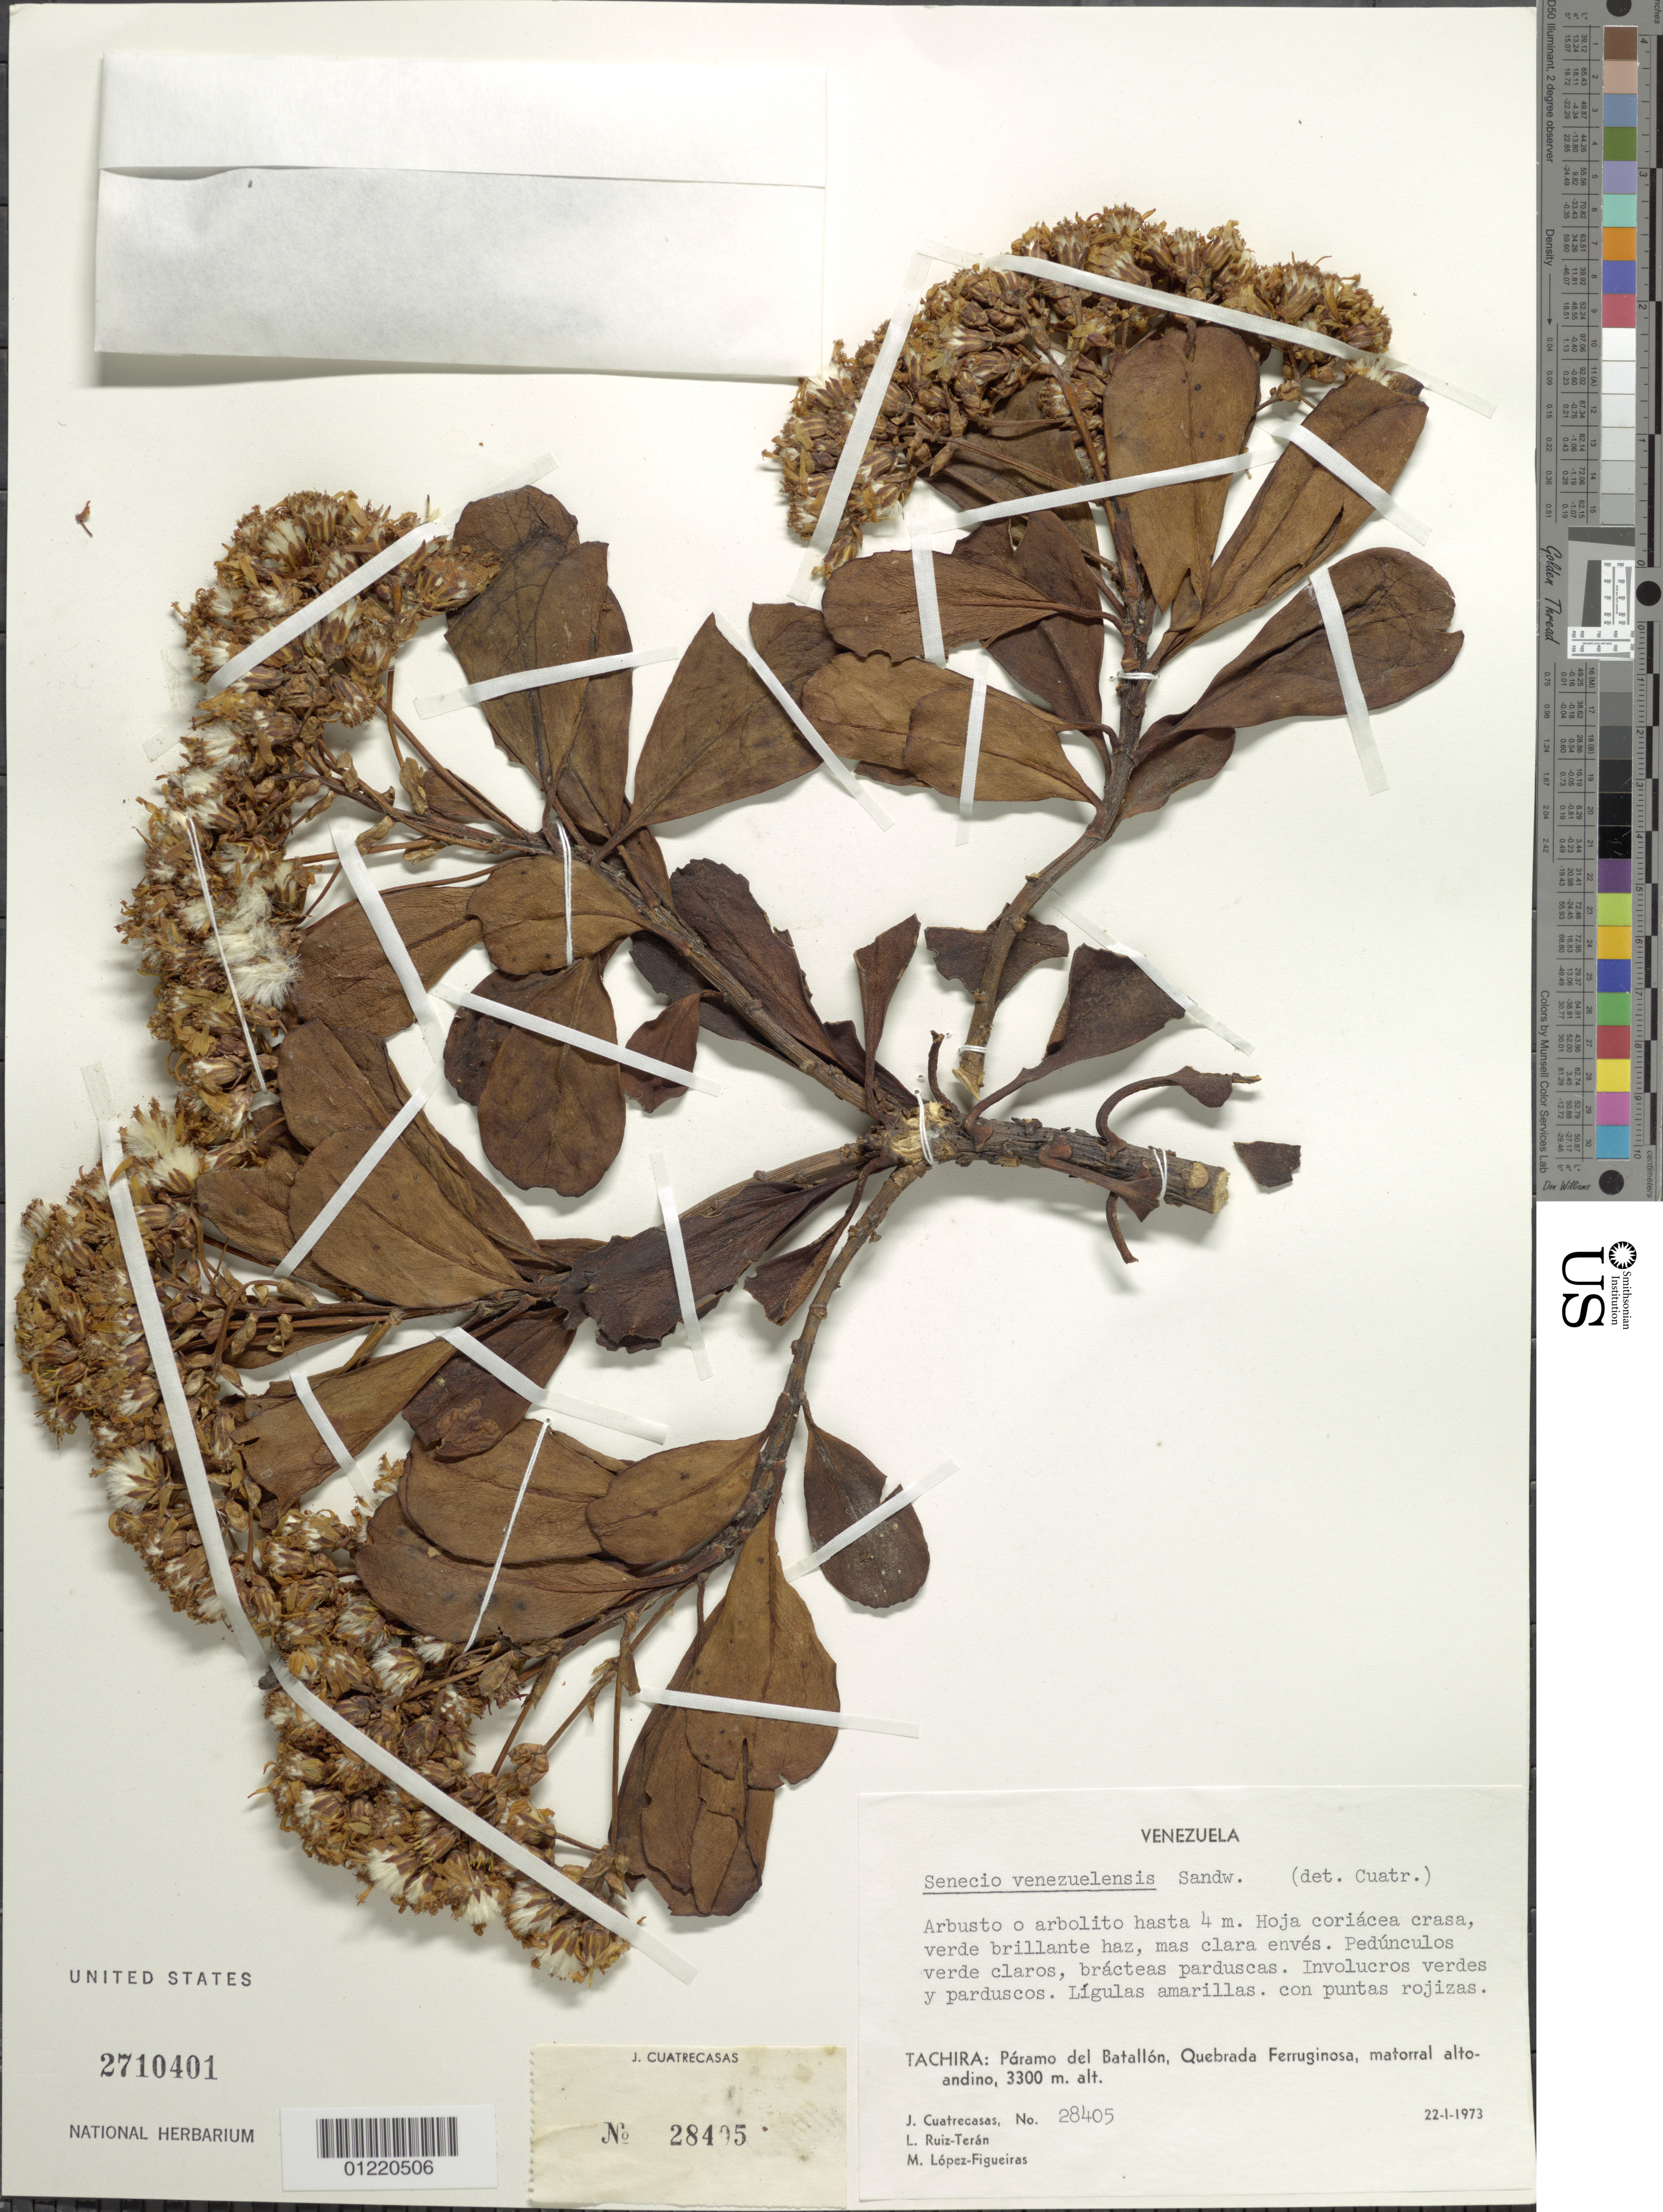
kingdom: Plantae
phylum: Tracheophyta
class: Magnoliopsida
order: Asterales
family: Asteraceae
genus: Pentacalia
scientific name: Pentacalia venezuelensis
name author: (Sandwith) Cuatrec.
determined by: Cuatrecasas, J.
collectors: J. Cuatrecasas, L. E. Ruíz-Terán & M. López Figueiras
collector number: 28405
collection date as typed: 22 Jan 1973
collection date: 1973-01-22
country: Venezuela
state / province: Tachira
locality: Páramo del Batallon, Quebrada Ferruginosa.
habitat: Matorral altoandino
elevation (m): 3300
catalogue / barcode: US 2710401